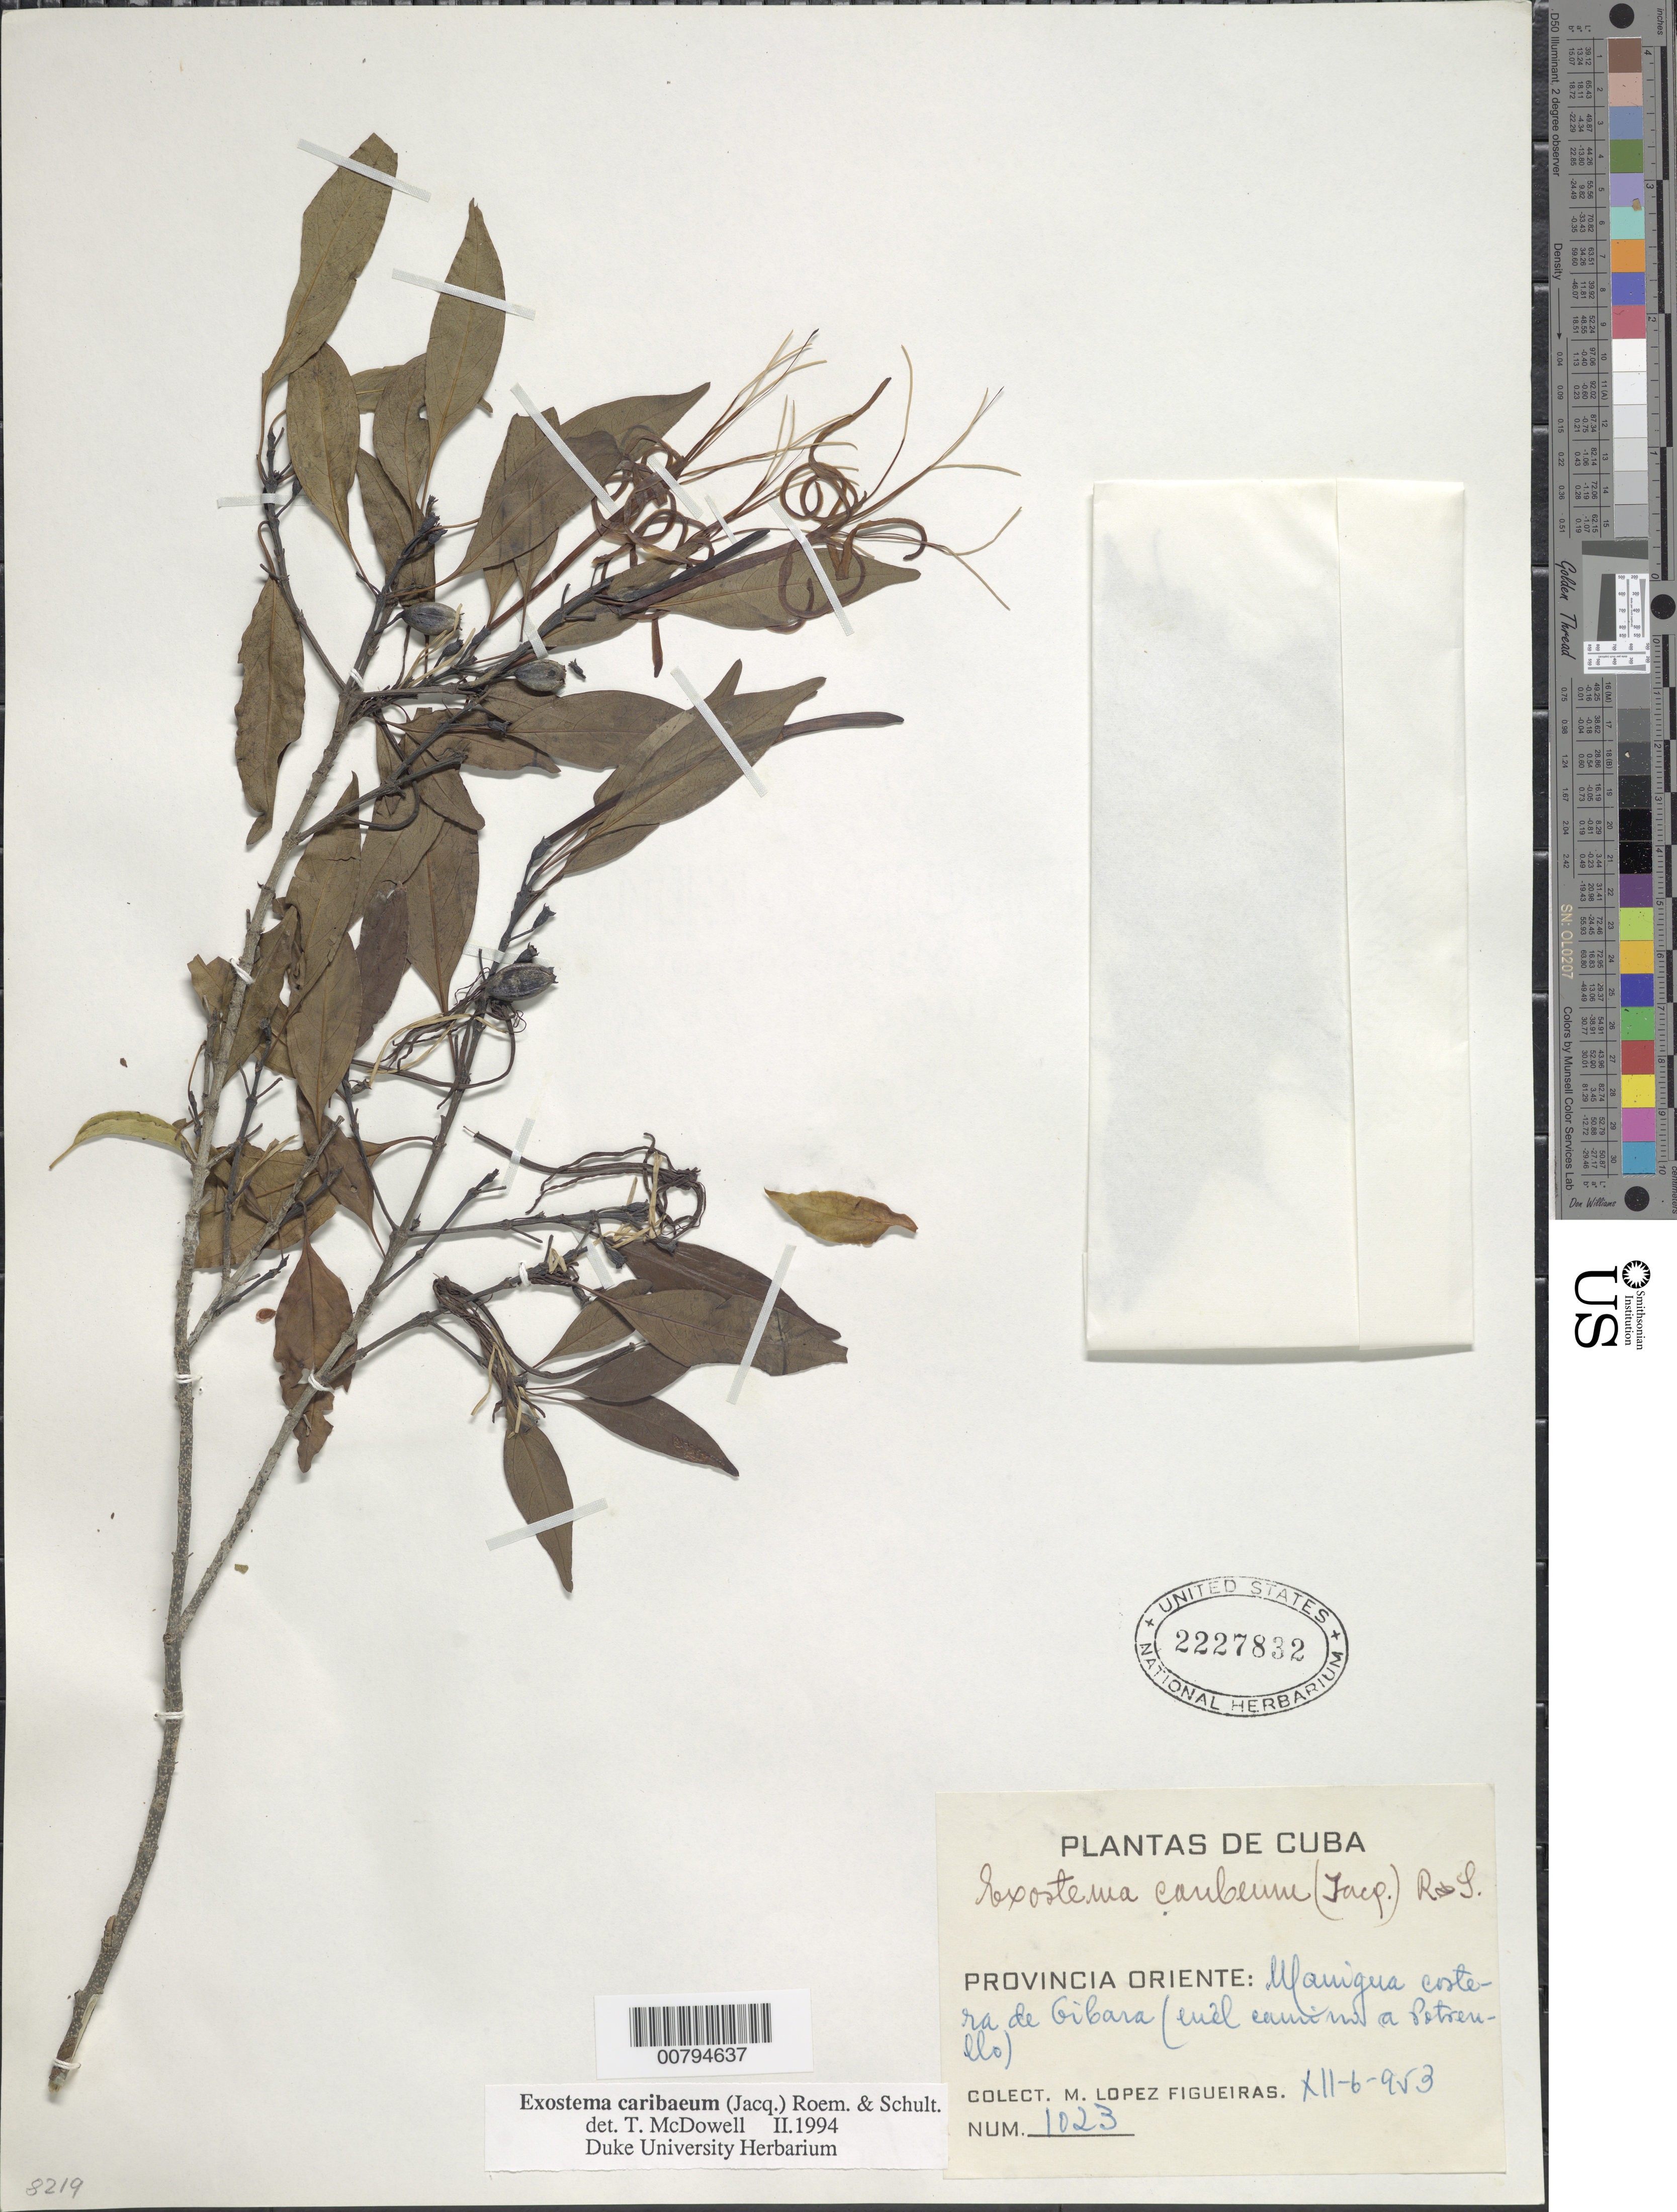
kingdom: Plantae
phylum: Tracheophyta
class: Magnoliopsida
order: Gentianales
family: Rubiaceae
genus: Exostema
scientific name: Exostema caribaeum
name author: (Jacq.) Roem. & Schult.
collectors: M. López Figueiras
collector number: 1023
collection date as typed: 06 Dec 1953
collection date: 1953-12-06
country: Cuba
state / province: Oriente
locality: Ulanigua costera de Gibara (en el cami -- a Petrenllo)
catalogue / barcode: US 2227832